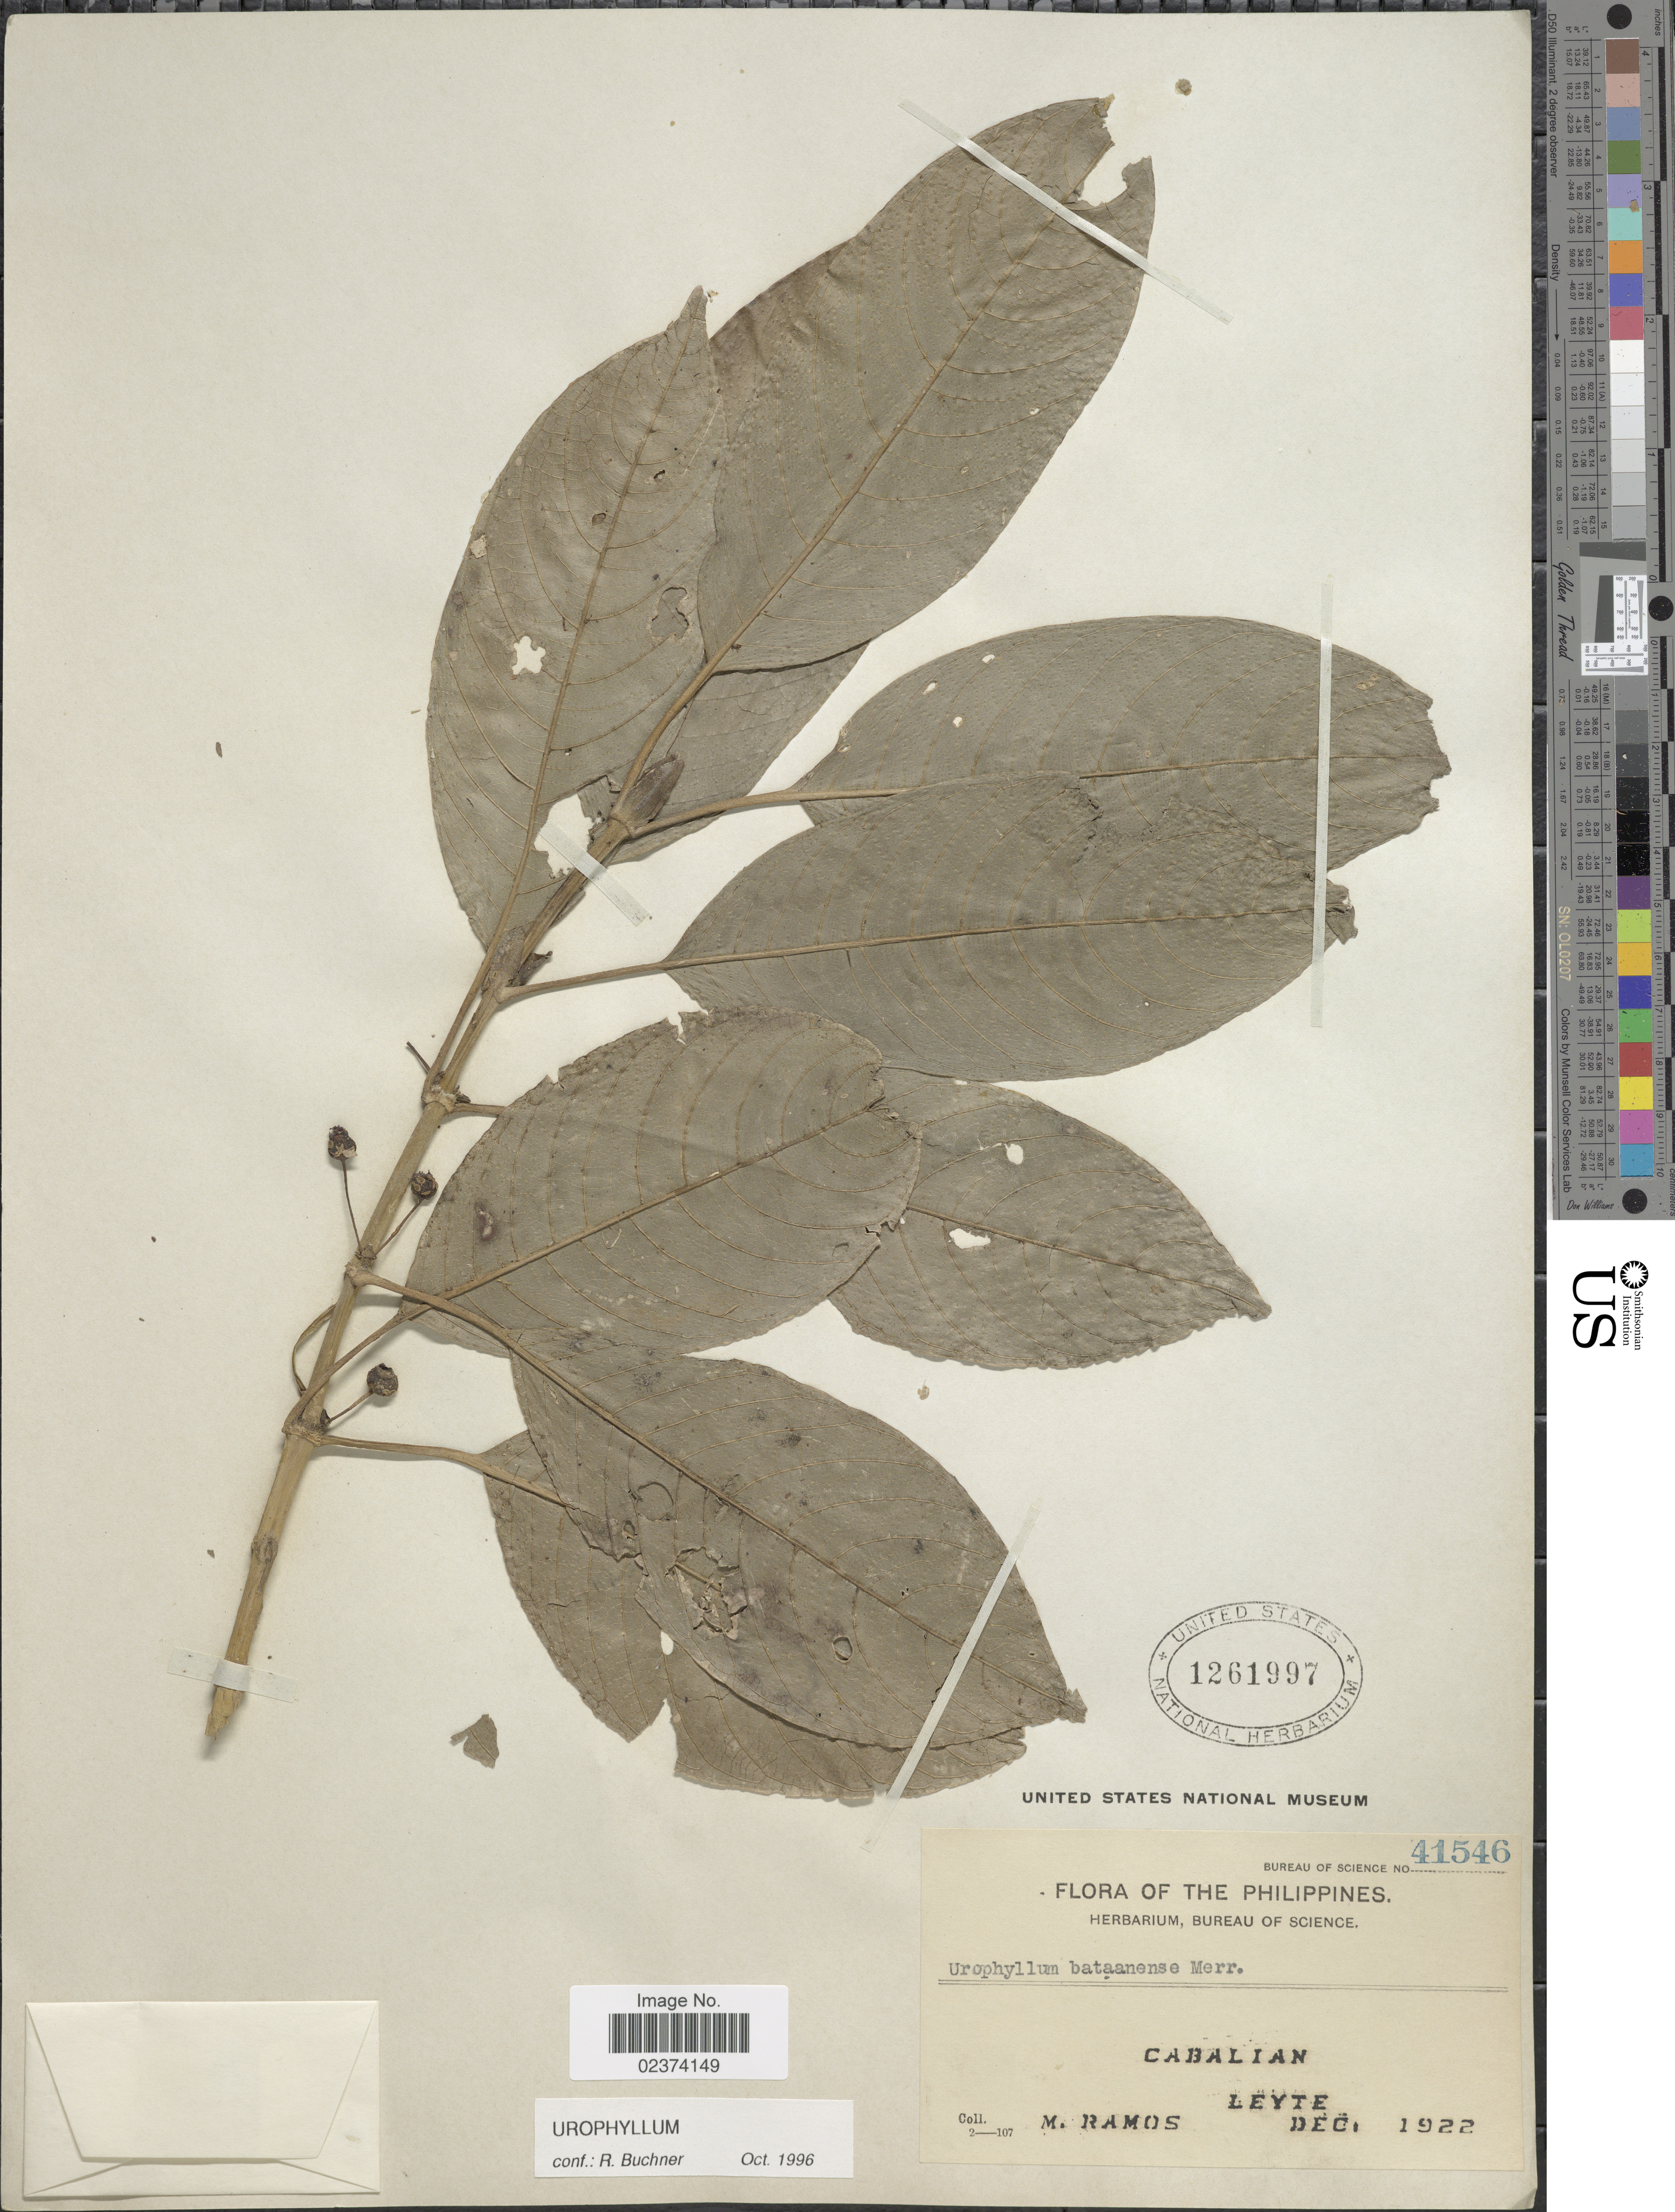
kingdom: Plantae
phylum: Tracheophyta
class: Magnoliopsida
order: Gentianales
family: Rubiaceae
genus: Urophyllum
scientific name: Urophyllum sp.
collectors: M. Ramos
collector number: Bureau of Science 41546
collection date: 1922-12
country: Philippines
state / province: Eastern Visayas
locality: Cabalian, Leyte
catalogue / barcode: US 1261997